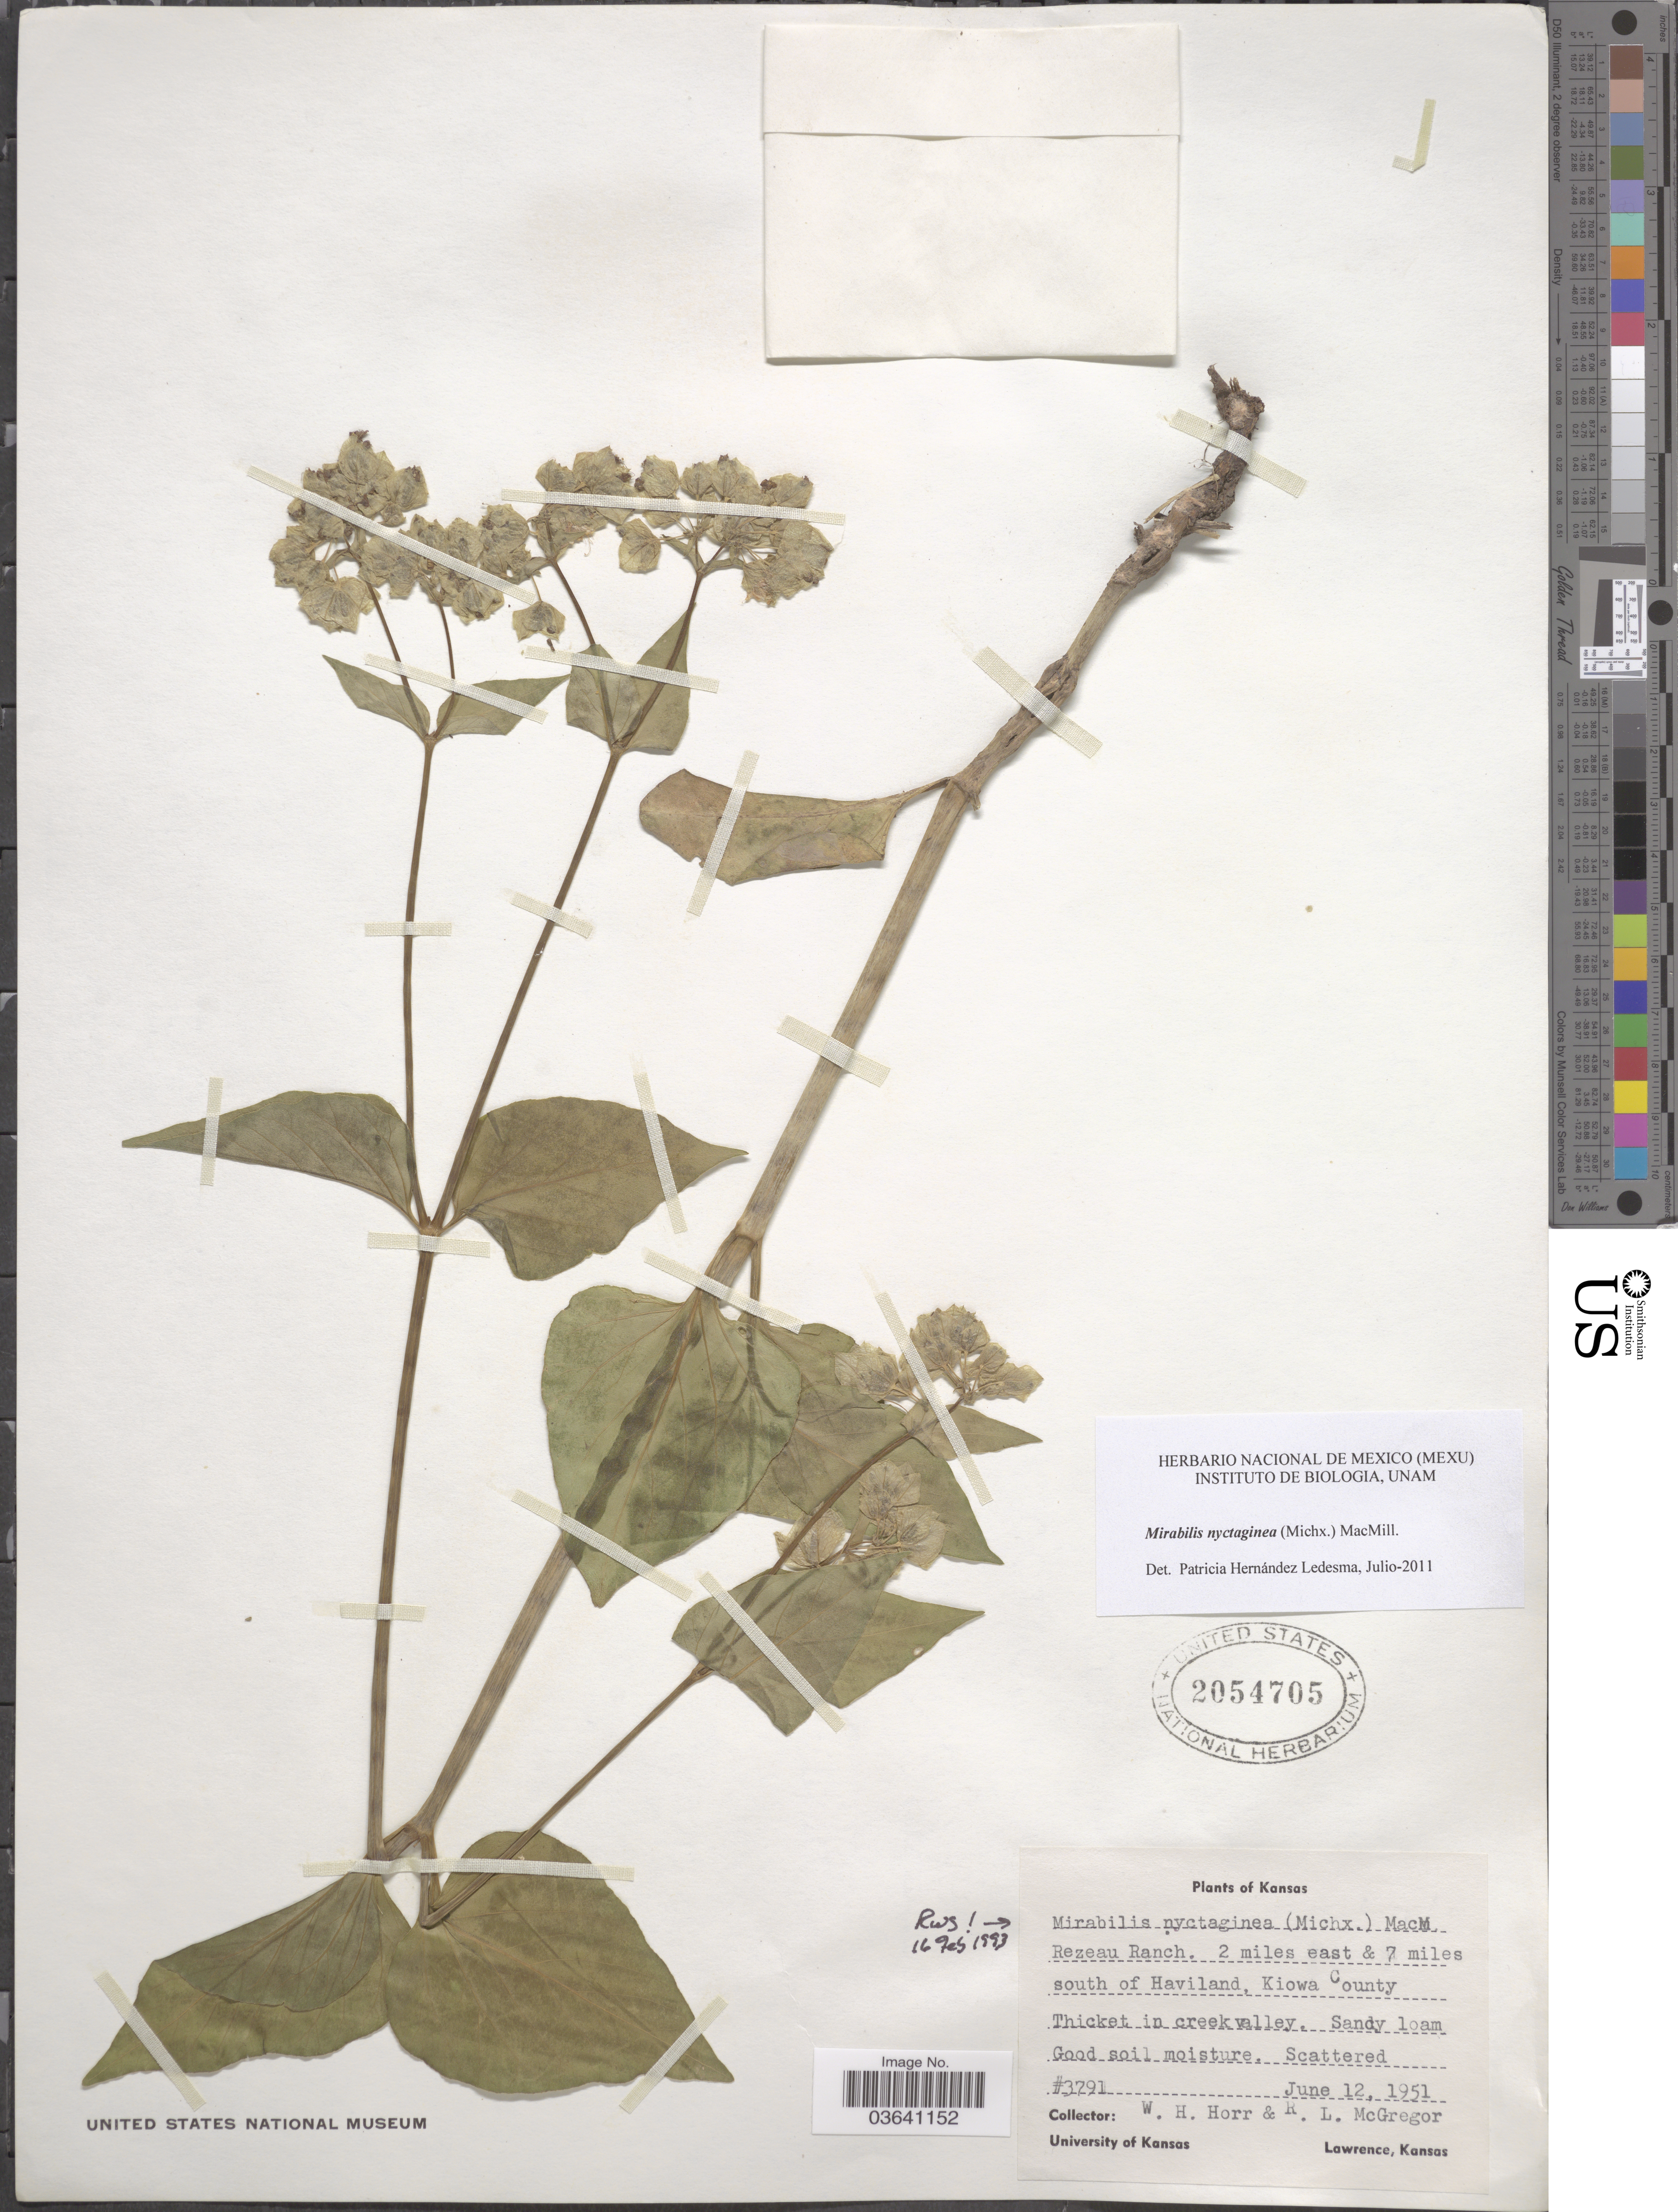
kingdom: Plantae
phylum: Tracheophyta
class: Magnoliopsida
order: Caryophyllales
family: Nyctaginaceae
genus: Mirabilis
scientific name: Mirabilis nyctaginea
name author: (Michx.) MacMill.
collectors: W. H. Horr & R. McGregor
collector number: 3791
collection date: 1951-06-12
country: United States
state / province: Kansas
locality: Rezeau Ranch. 2 miles east & 7 miles south of Haviland, Kiowa County.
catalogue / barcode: US 2054705